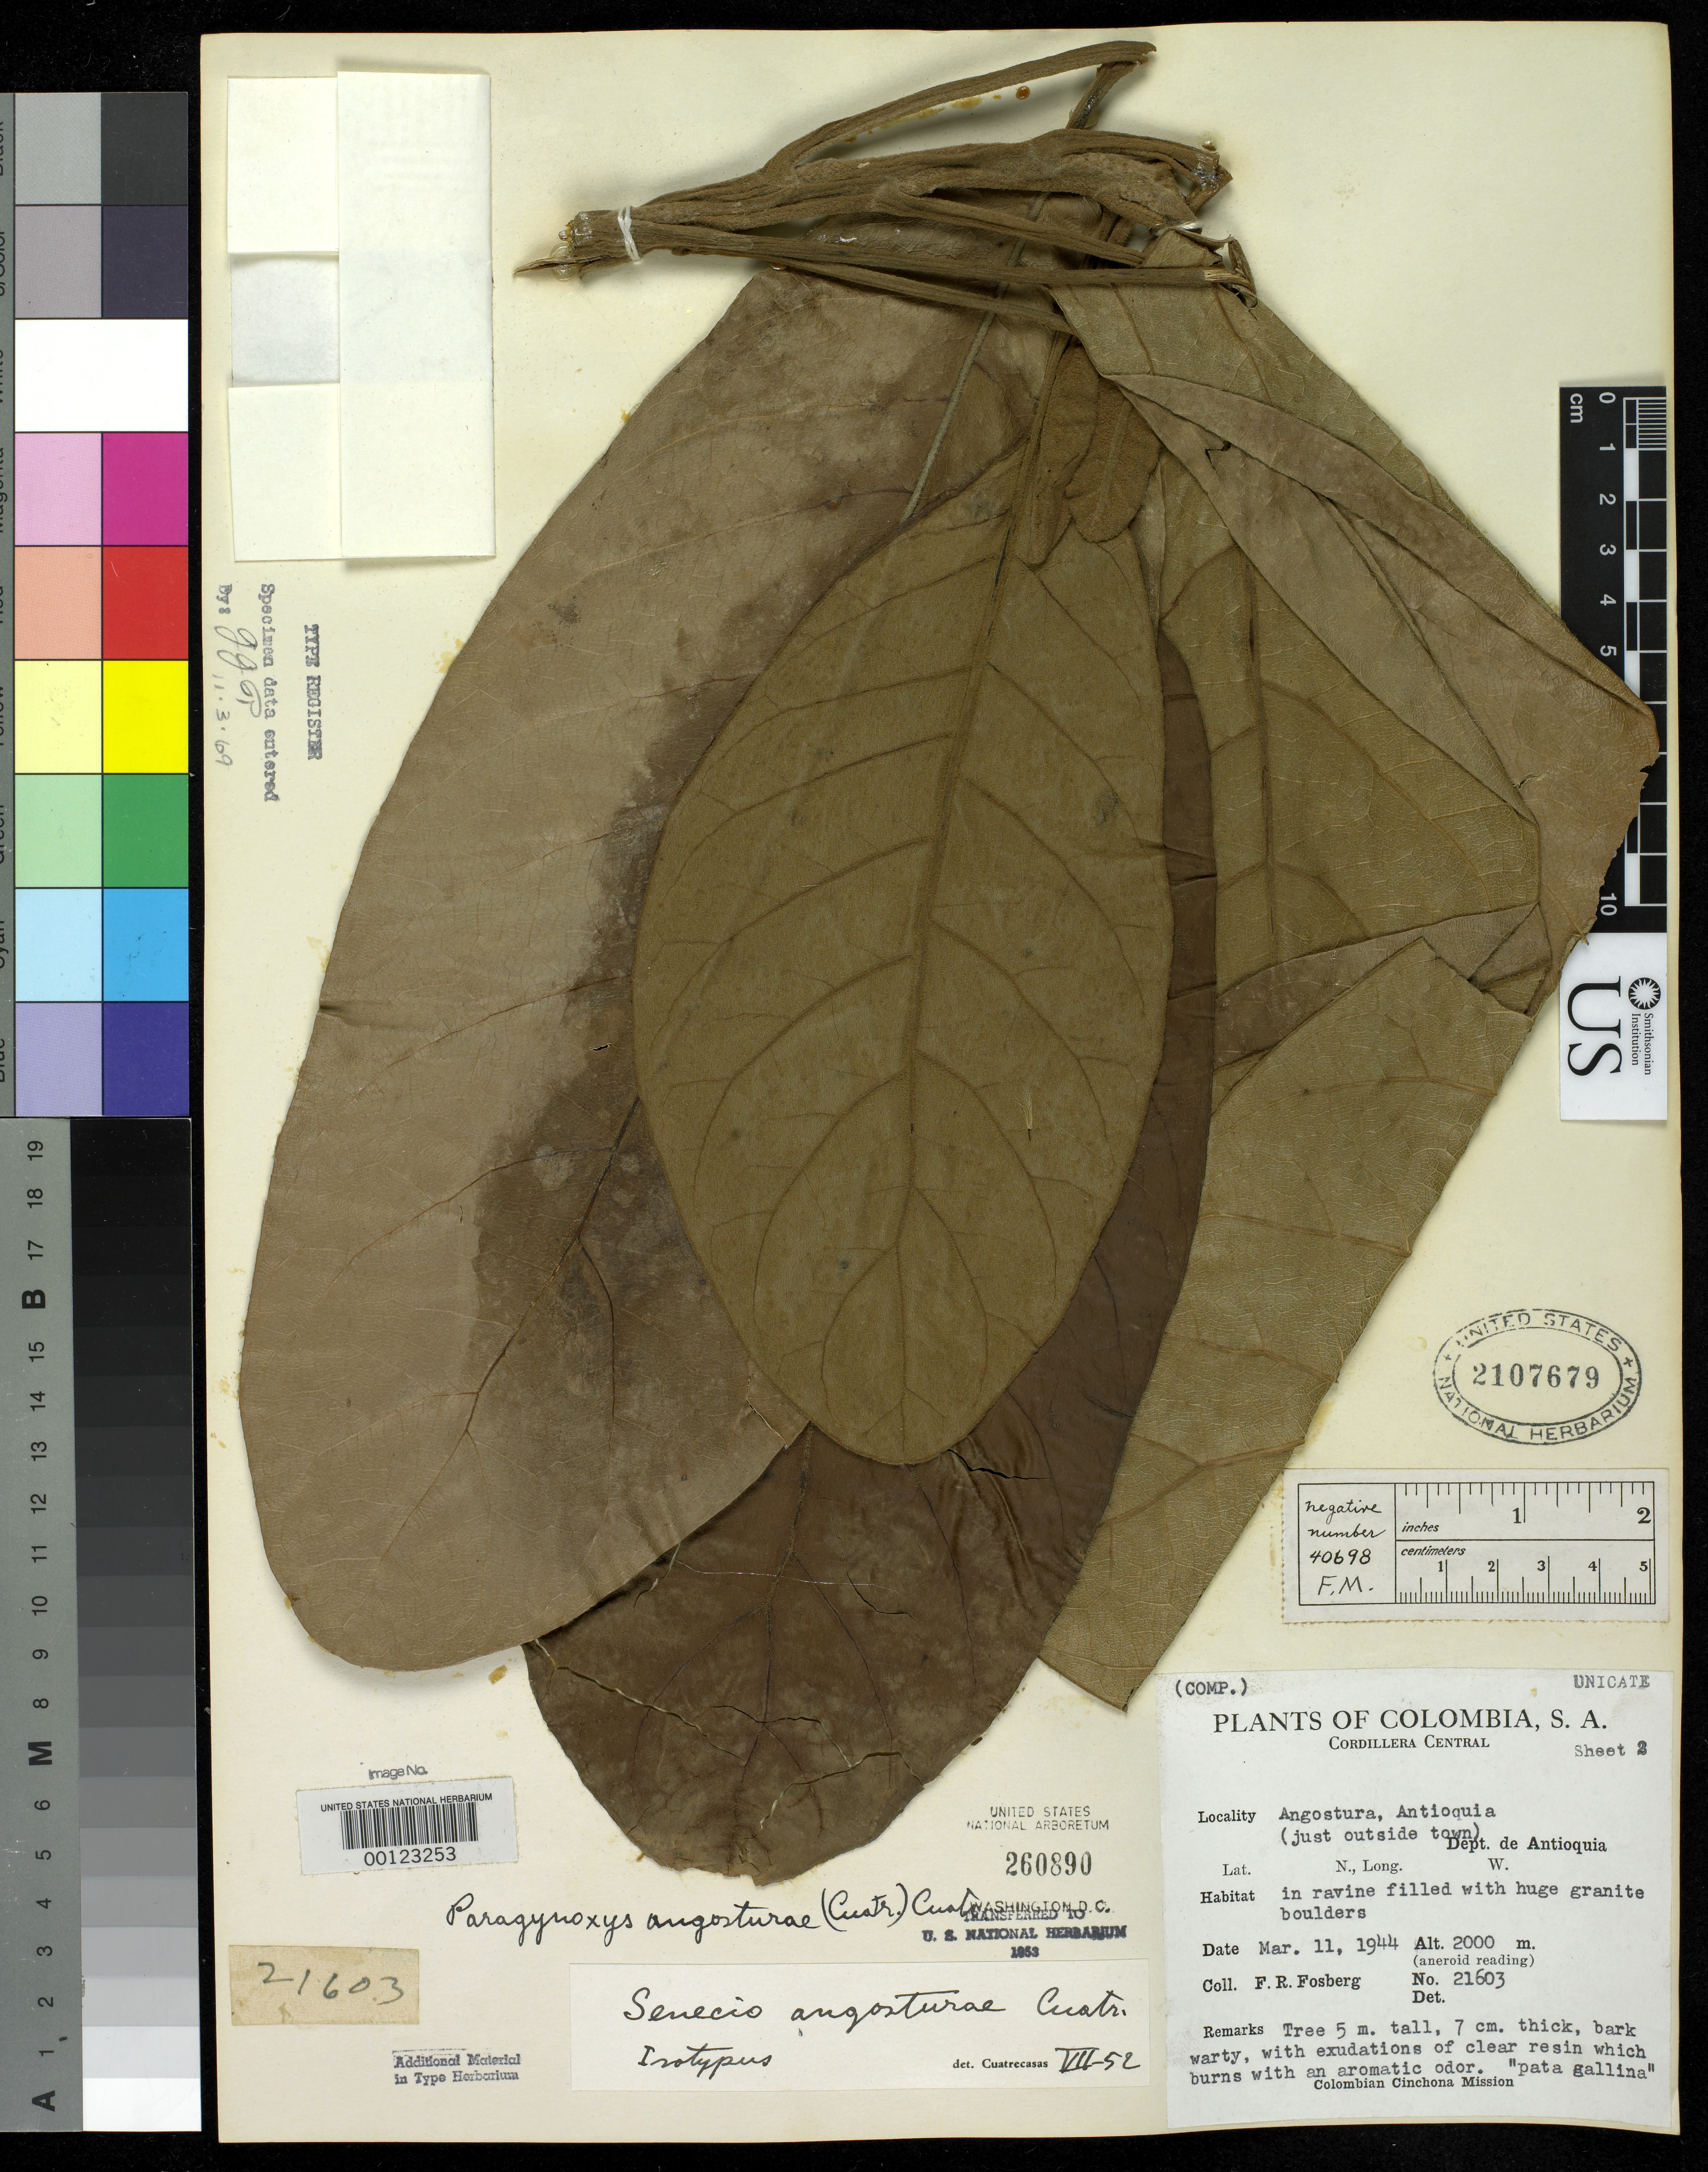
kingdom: Plantae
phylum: Tracheophyta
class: Magnoliopsida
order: Asterales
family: Asteraceae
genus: Senecio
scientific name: Senecio angosturae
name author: Cuatrec.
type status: Isotype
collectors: F. R. Fosberg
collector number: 21603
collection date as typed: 11 Mar 1944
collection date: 1944-03-11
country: Colombia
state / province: Antioquia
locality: Angostura.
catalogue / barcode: US 2107679